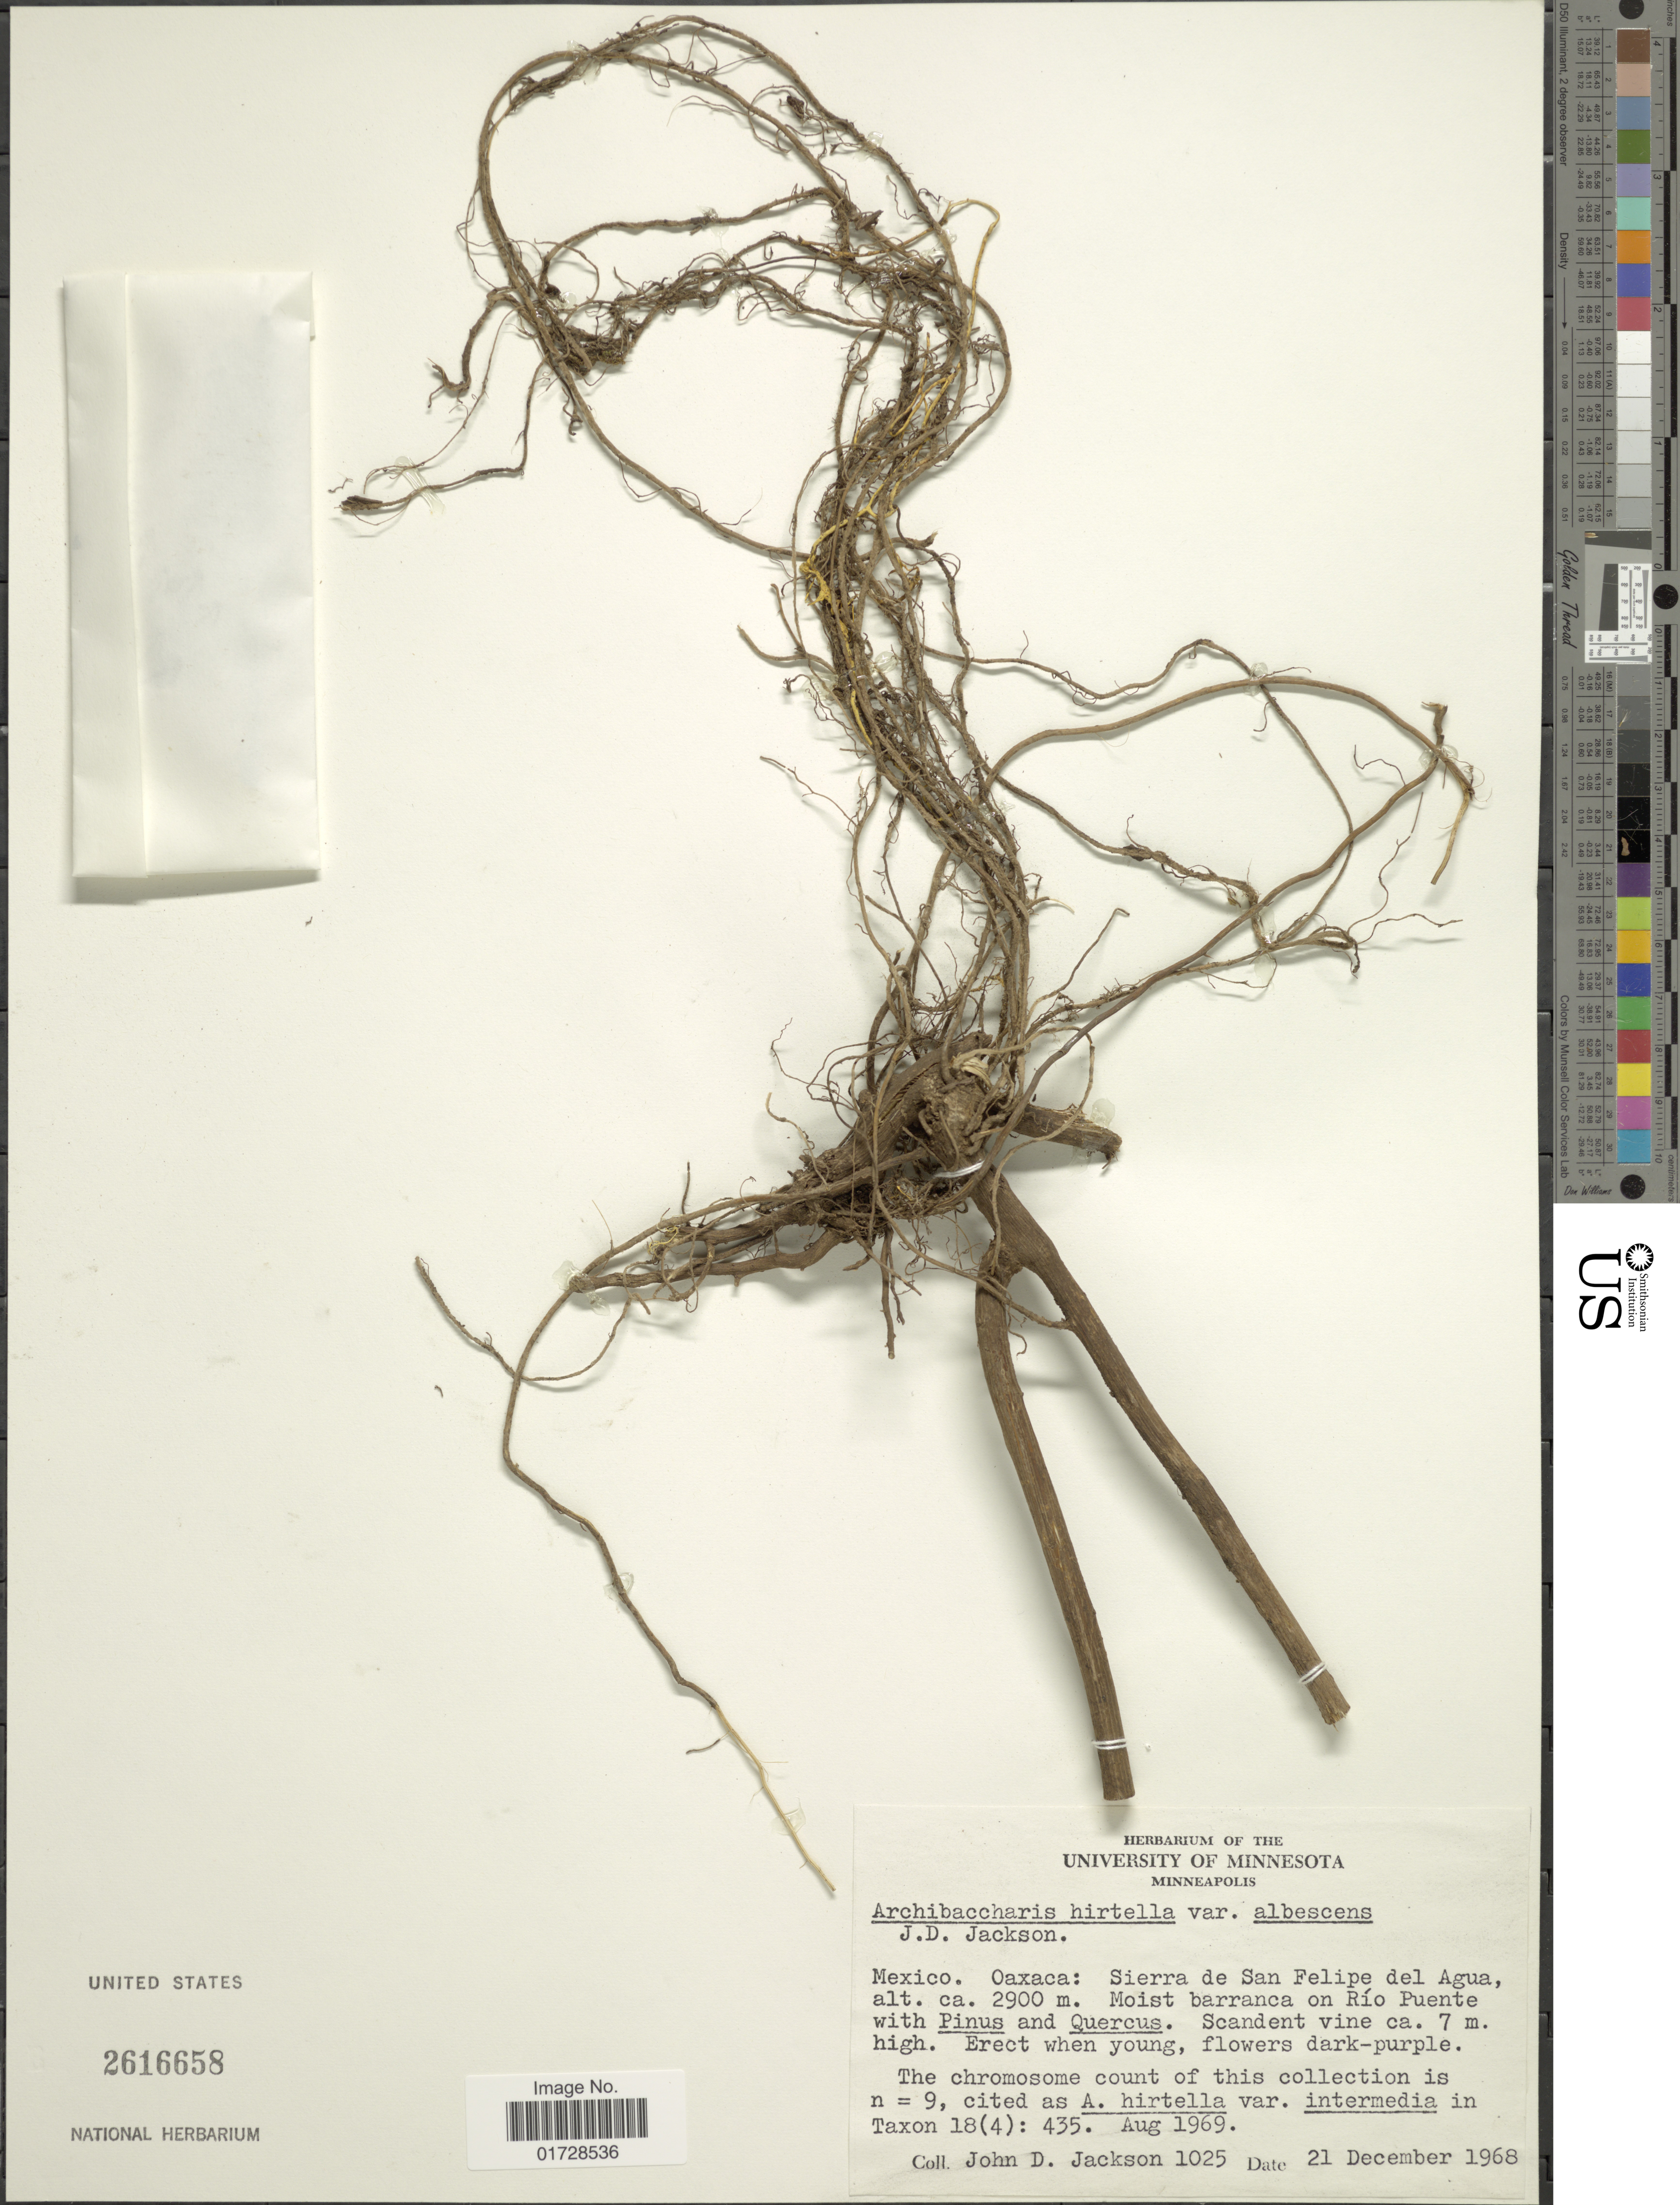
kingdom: Plantae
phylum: Tracheophyta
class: Magnoliopsida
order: Asterales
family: Asteraceae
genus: Archibaccharis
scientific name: Archibaccharis hirtella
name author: (DC.) Heering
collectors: J. Jackson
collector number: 1025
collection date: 1968-12-21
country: Mexico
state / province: Oaxaca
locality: Sierra de San Felipe del Agua, barranca on Rio Puente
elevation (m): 2900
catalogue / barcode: US 2616658